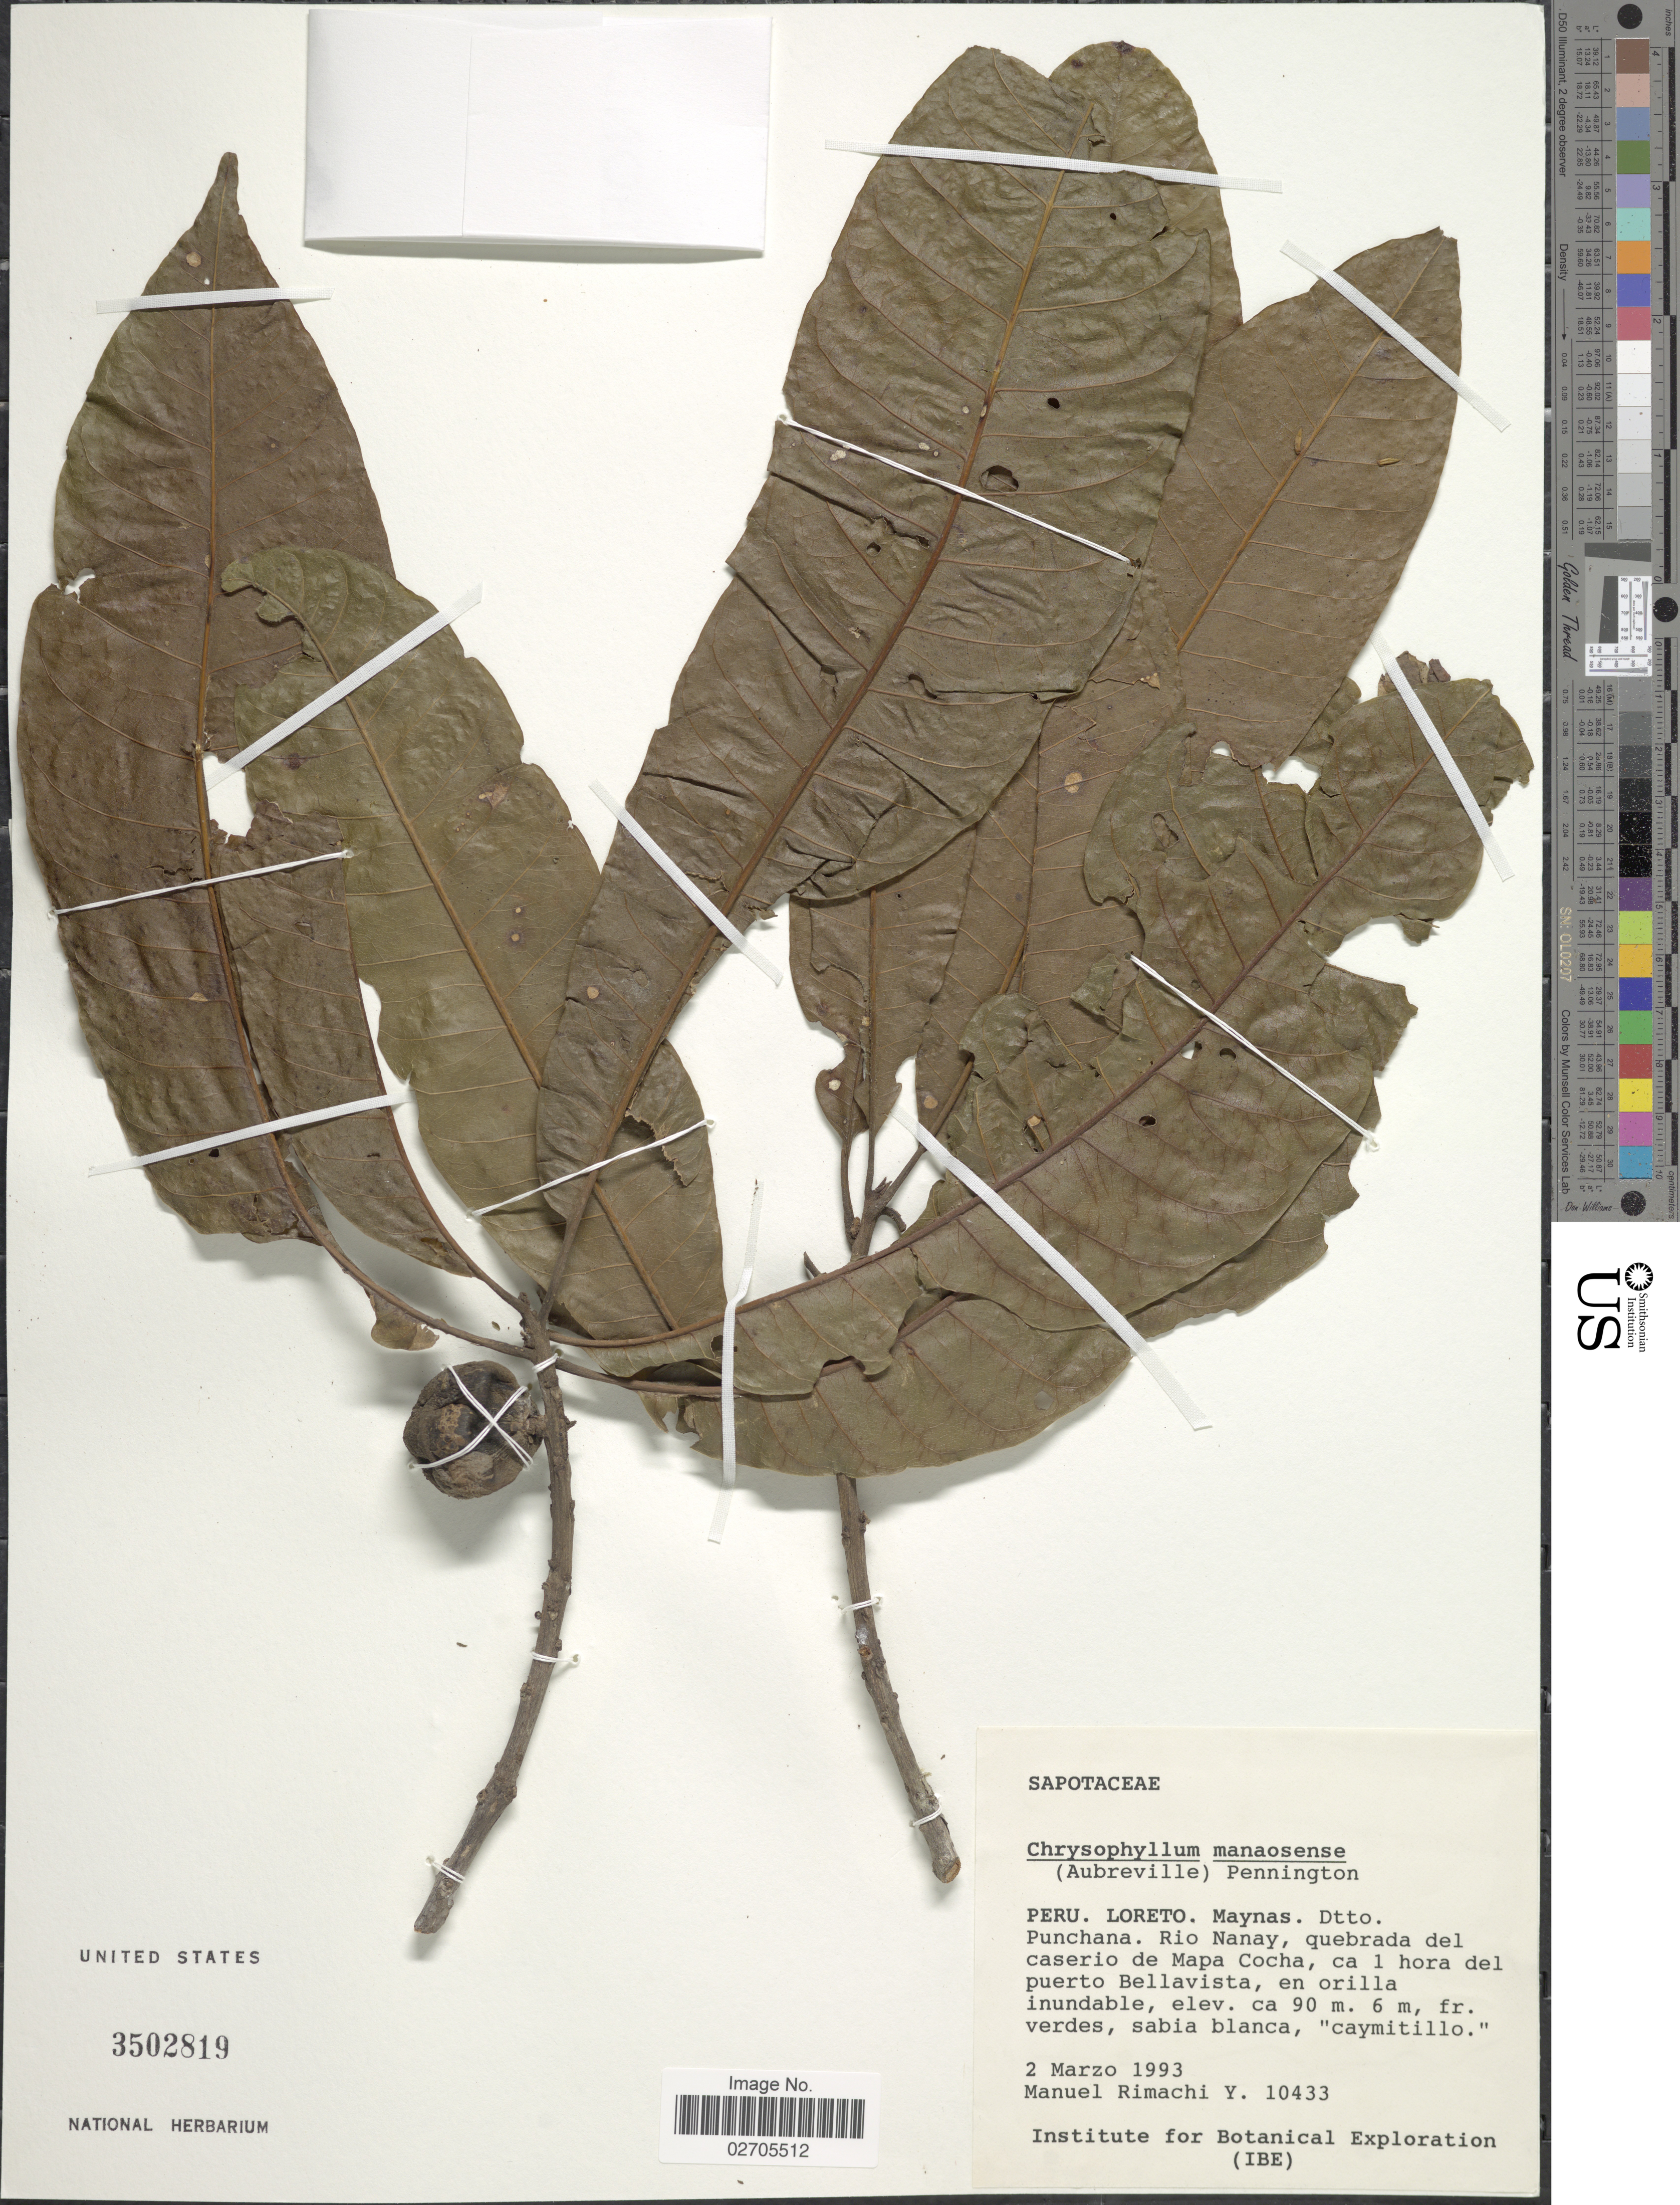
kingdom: Plantae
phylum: Tracheophyta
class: Magnoliopsida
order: Ericales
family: Sapotaceae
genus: Chrysophyllum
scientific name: Chrysophyllum manaosense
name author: (Aubrév.) T.D. Penn.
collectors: M. Rimachi Y.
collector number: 10433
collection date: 1993-03-02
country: Peru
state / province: Loreto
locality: Maynas. Dtto. Punchana. Rio Nanay, quebrada del caserio de Mapa Cocha, ca 1 hora del puerto Bellavista, en orilla inundable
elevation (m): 90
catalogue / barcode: US 3502819